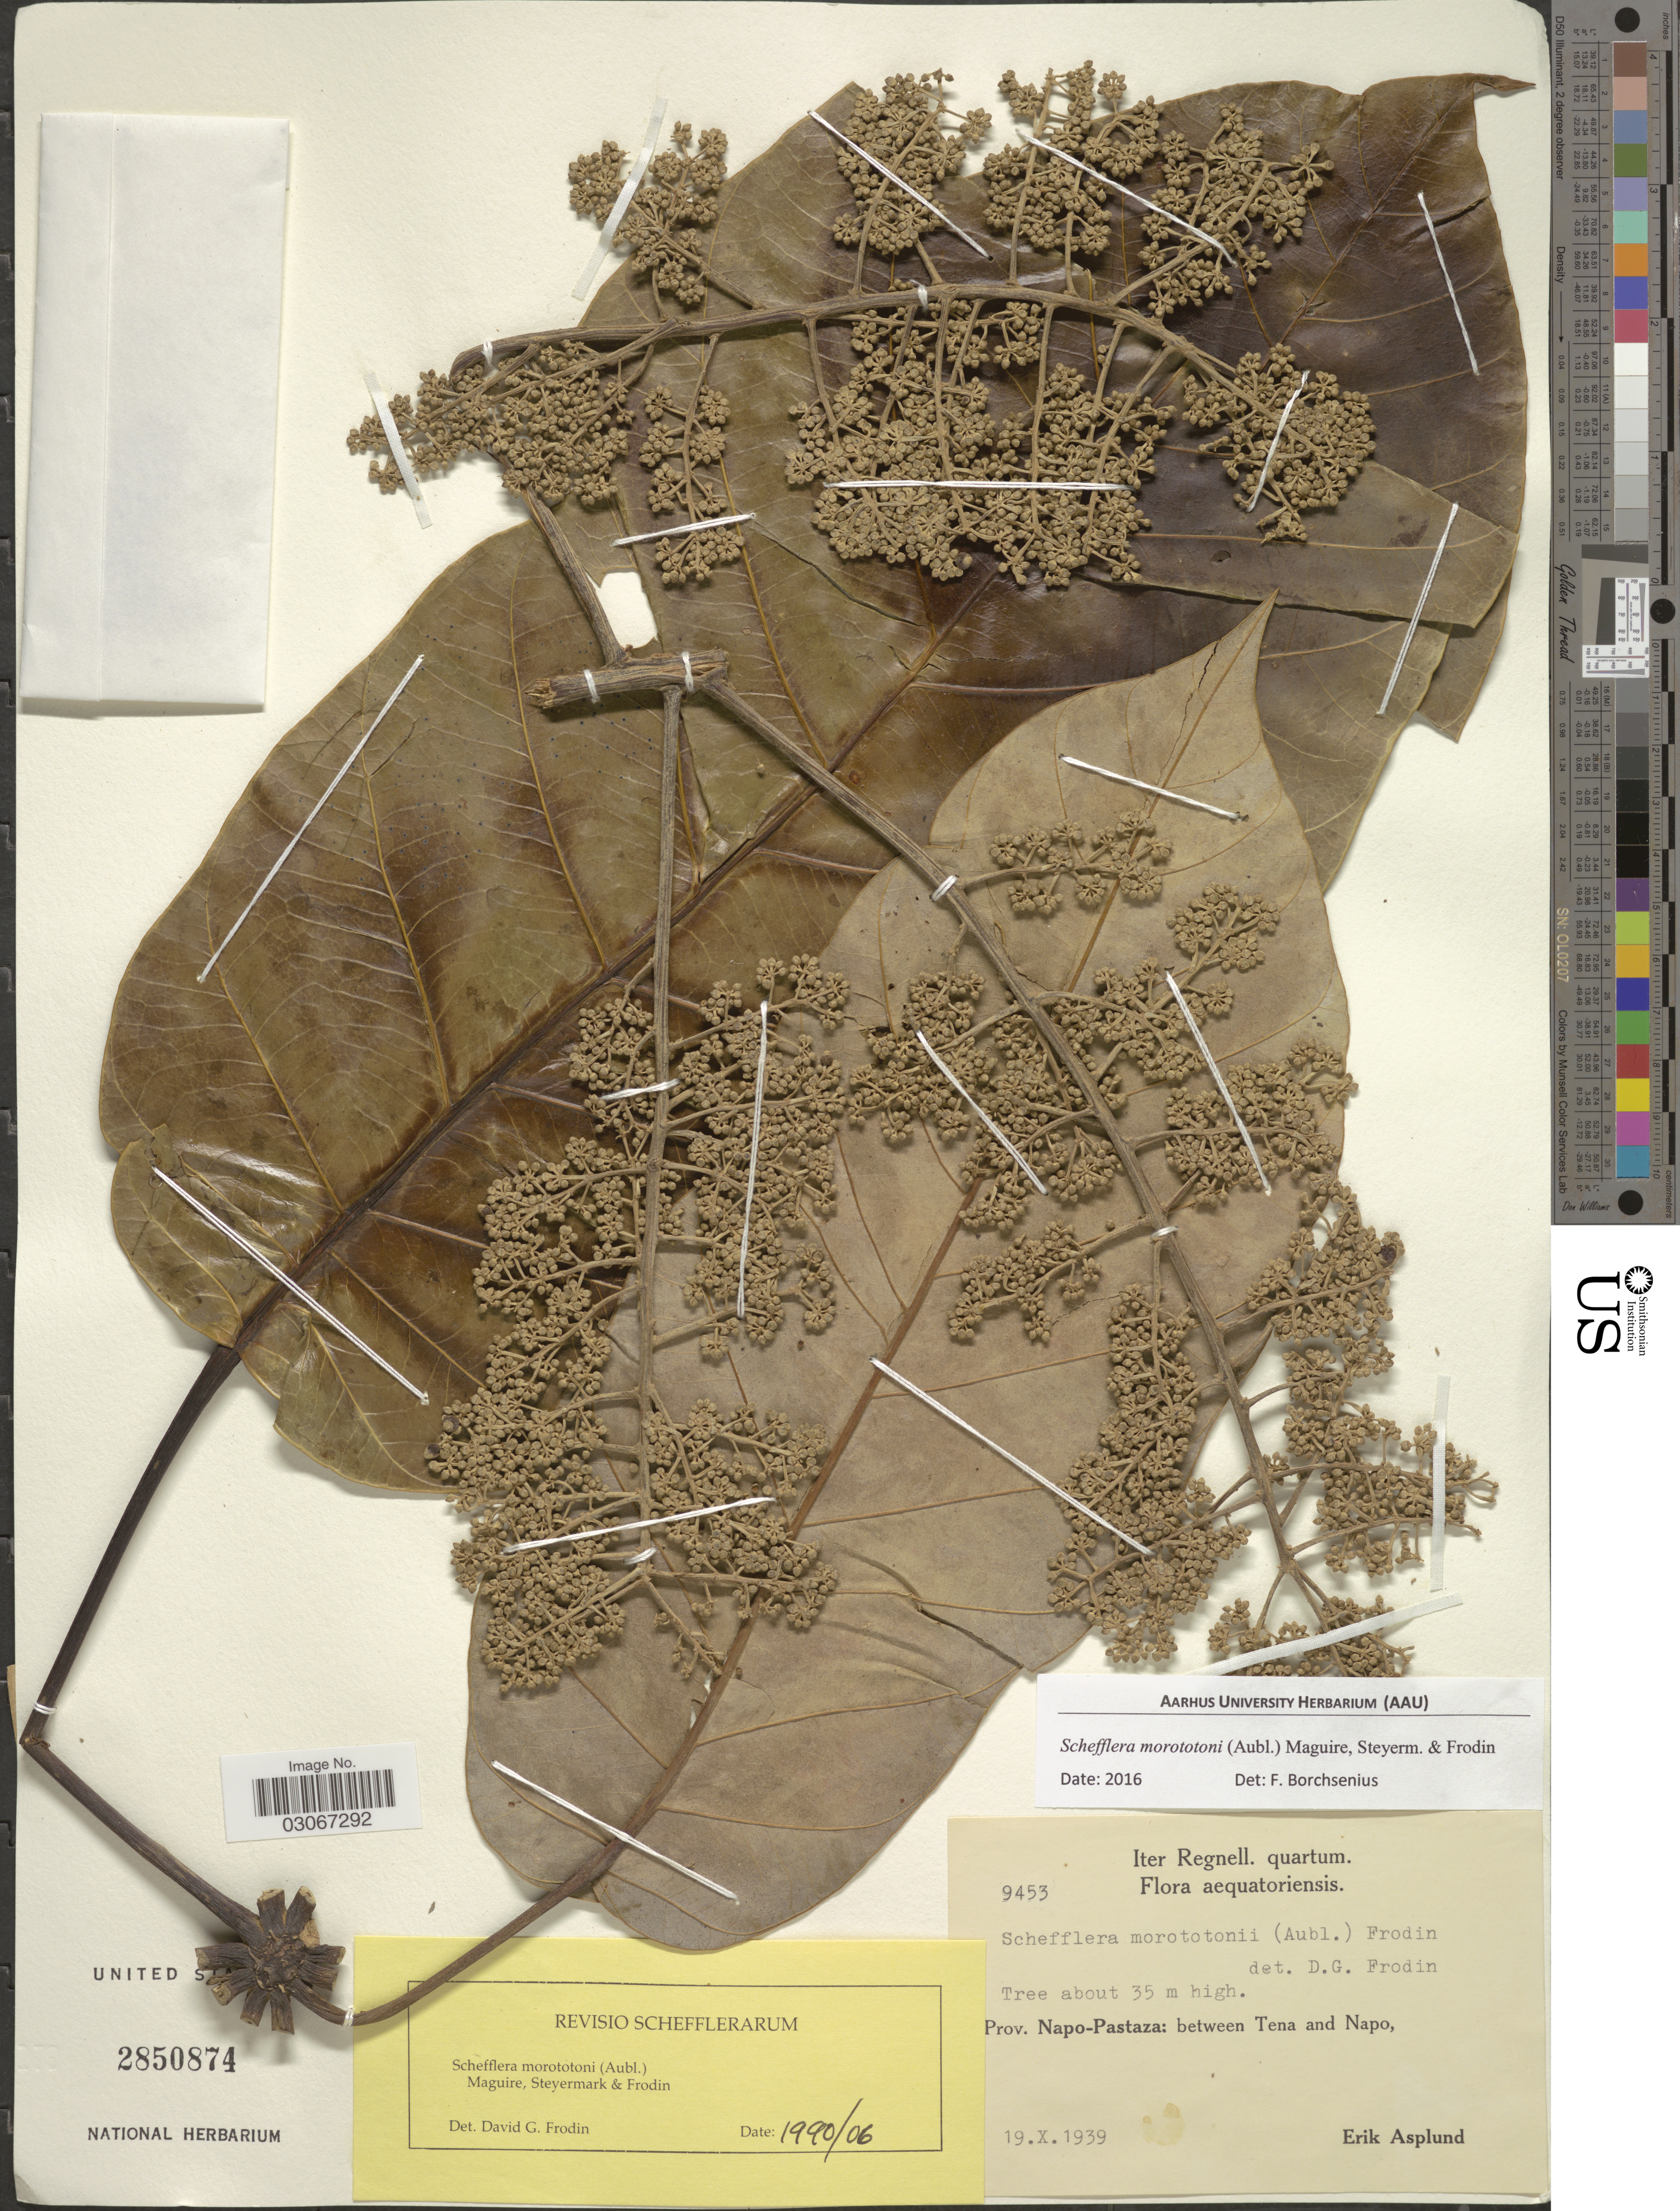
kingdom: Plantae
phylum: Tracheophyta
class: Magnoliopsida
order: Apiales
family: Araliaceae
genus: Schefflera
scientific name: Schefflera morototoni (Aubl.) Maguire, Steyerm. & Frodin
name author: (Aubl.) Maguire et al.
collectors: E. Asplund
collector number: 9453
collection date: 1939-10-19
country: Ecuador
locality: Prov. Napo-Pastaza: between Tena and Napo.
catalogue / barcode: US 2850874